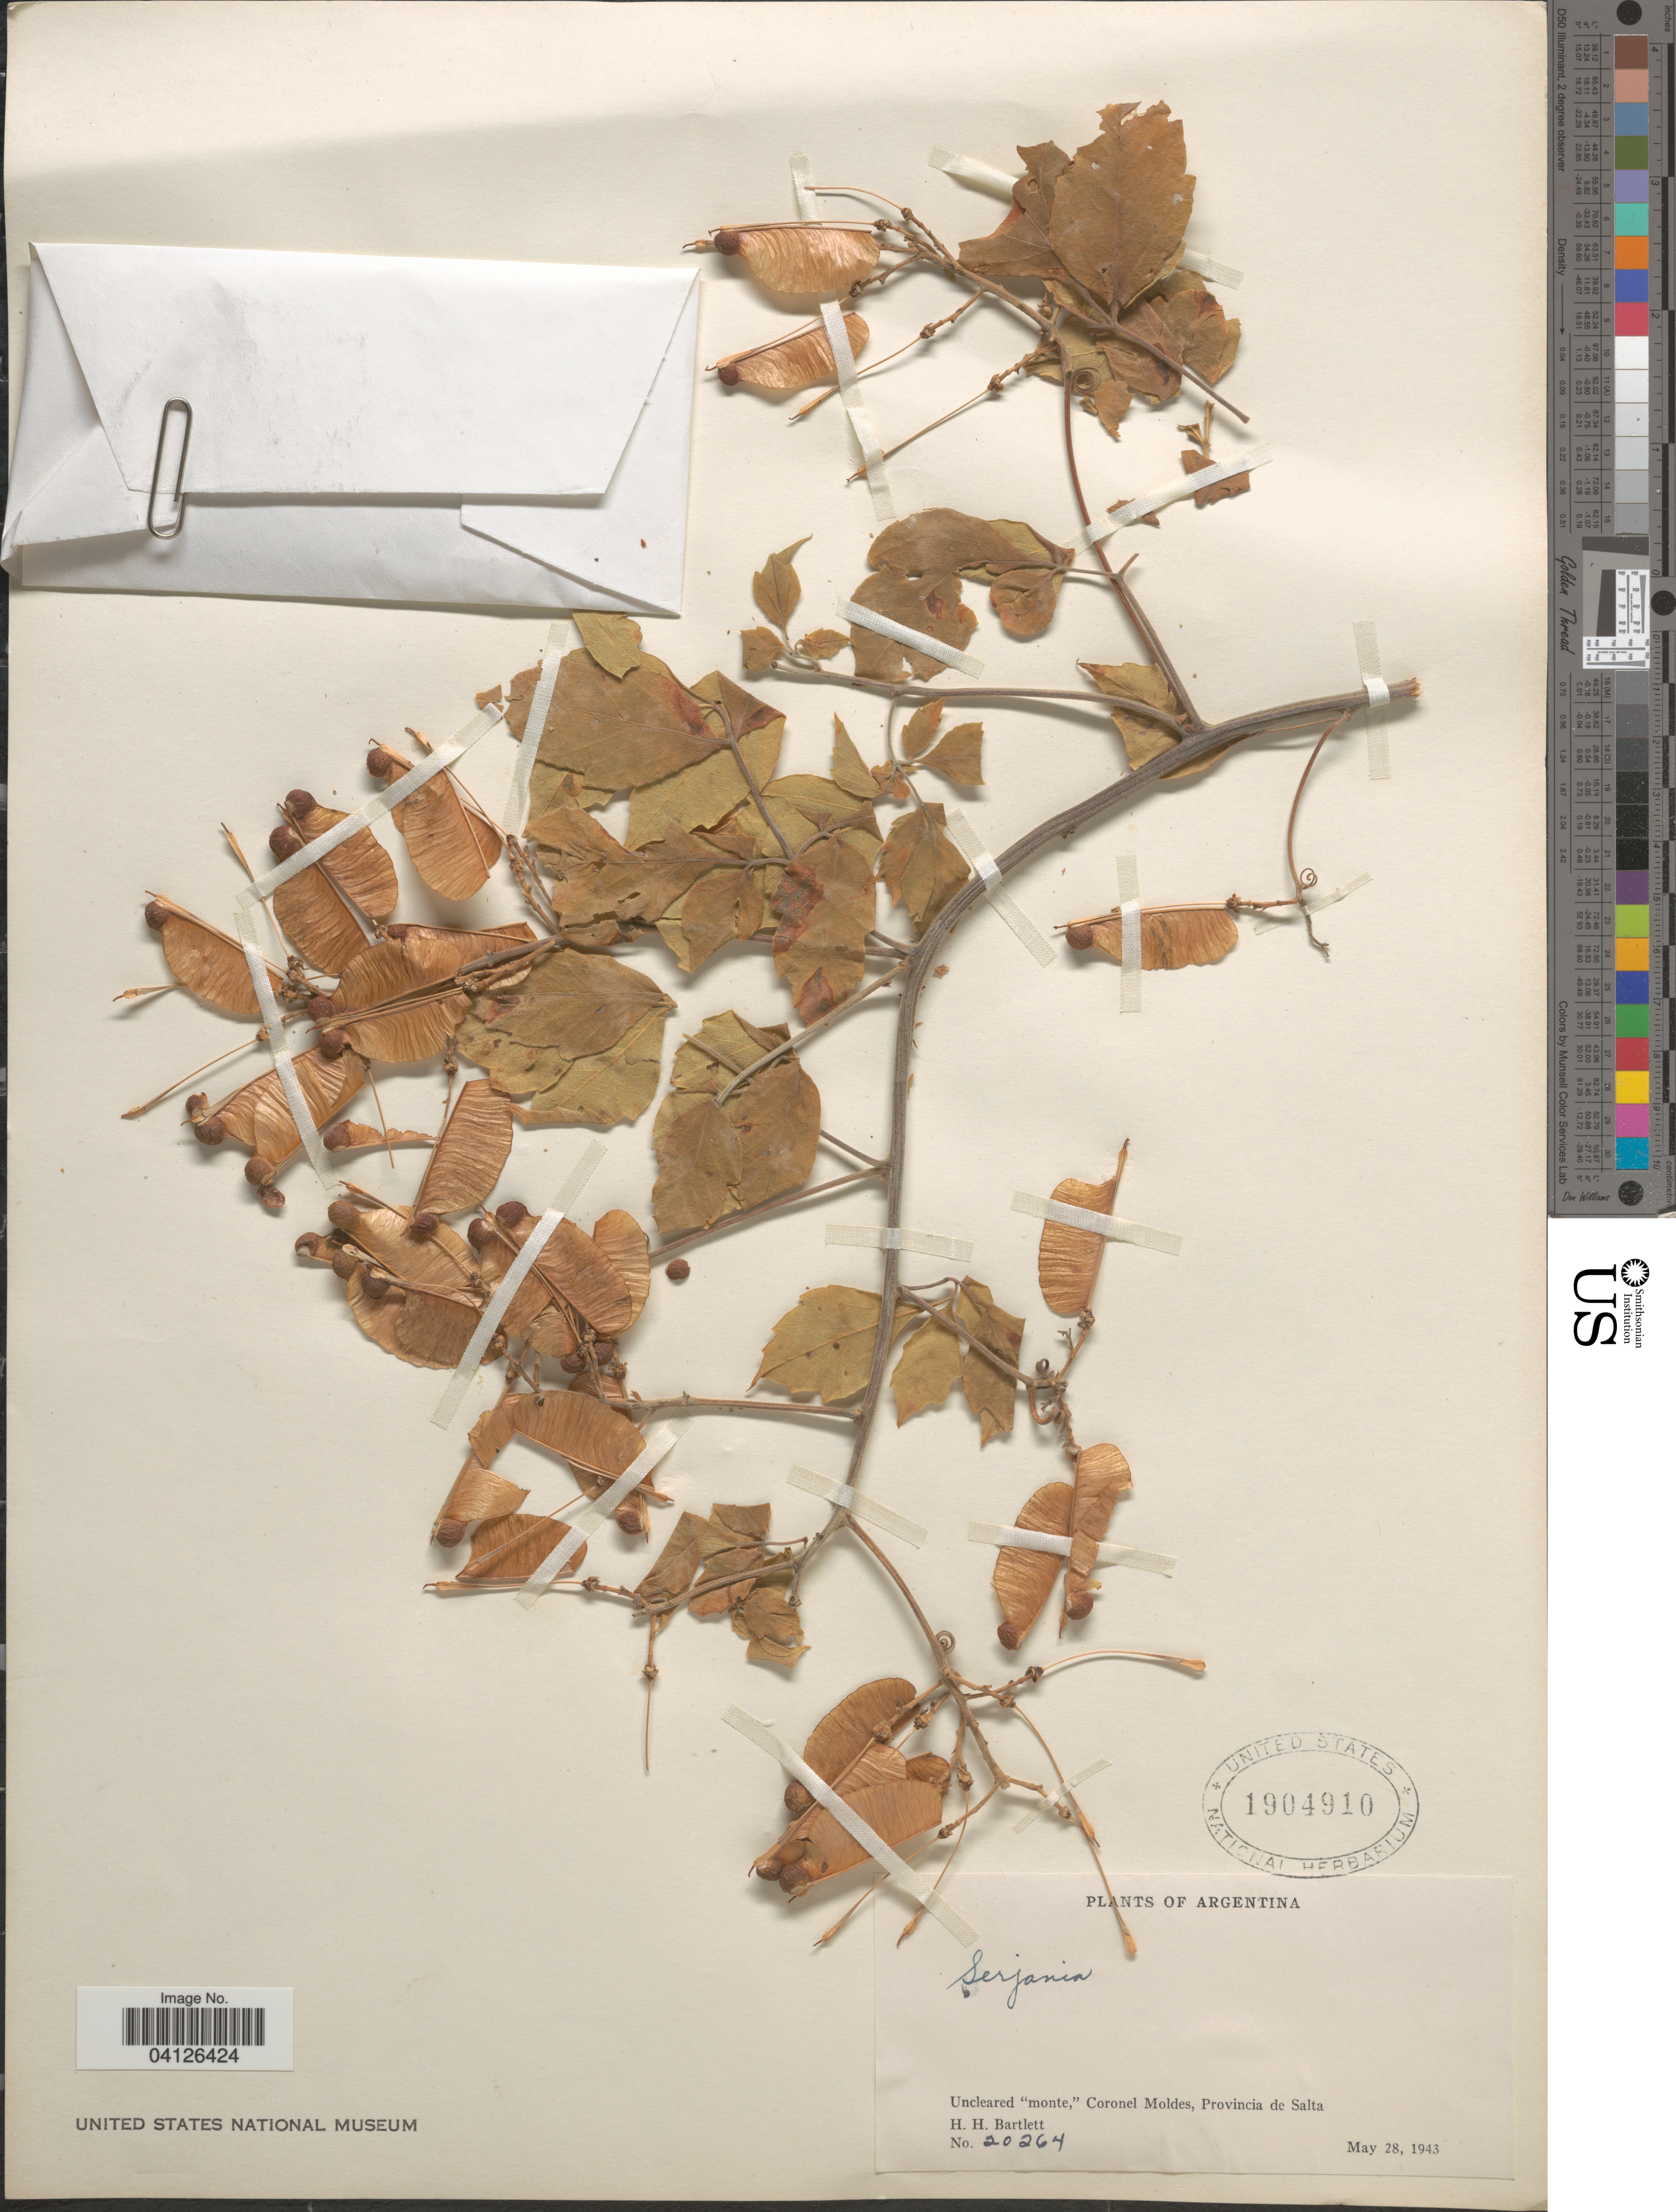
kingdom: Plantae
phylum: Tracheophyta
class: Magnoliopsida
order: Sapindales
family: Sapindaceae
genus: Serjania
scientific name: Serjania sp.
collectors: H. H. Bartlett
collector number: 20264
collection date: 1943-05-28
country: Argentina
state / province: Salta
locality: Uncleared "monte", Coronel Moldes.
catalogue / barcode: US 1904910